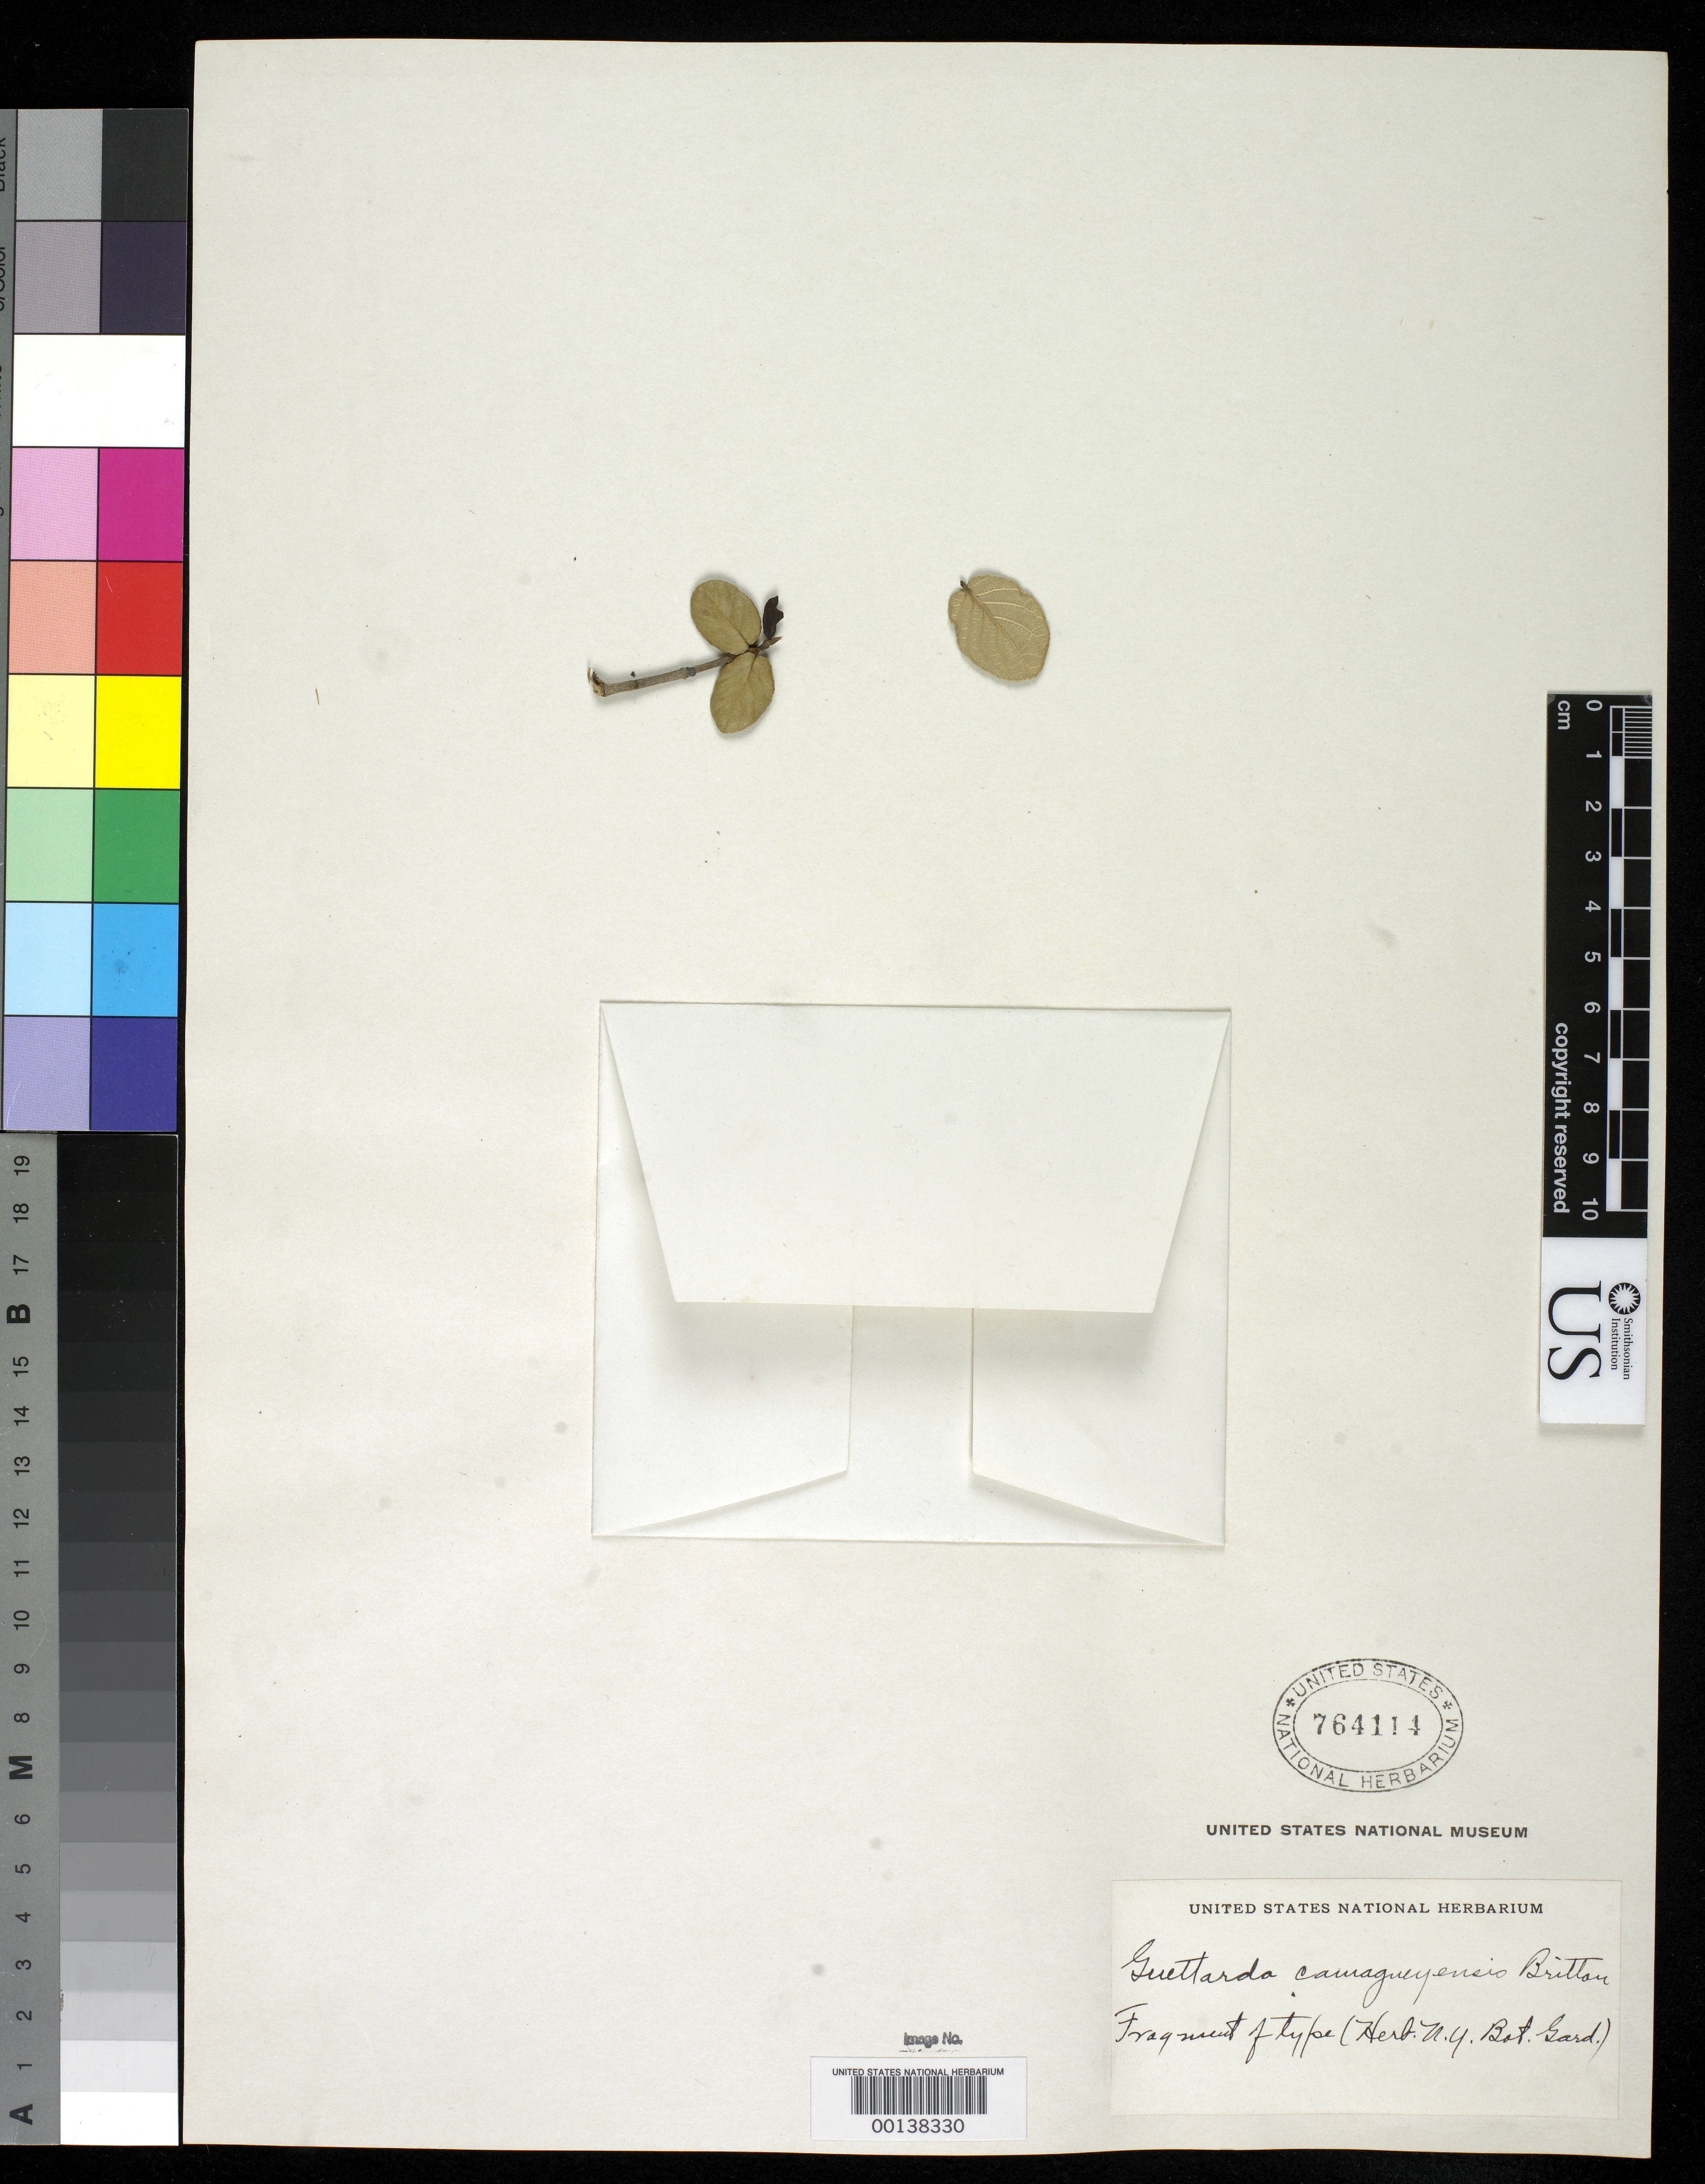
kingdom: Plantae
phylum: Tracheophyta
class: Magnoliopsida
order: Gentianales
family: Rubiaceae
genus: Guettarda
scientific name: Guettarda camagueyensis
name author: Britton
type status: Type Fragment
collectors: N. Britton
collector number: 2409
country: Cuba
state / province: Camagüey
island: Greater Antilles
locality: Between Camaguey and Santayana.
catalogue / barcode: US 764114